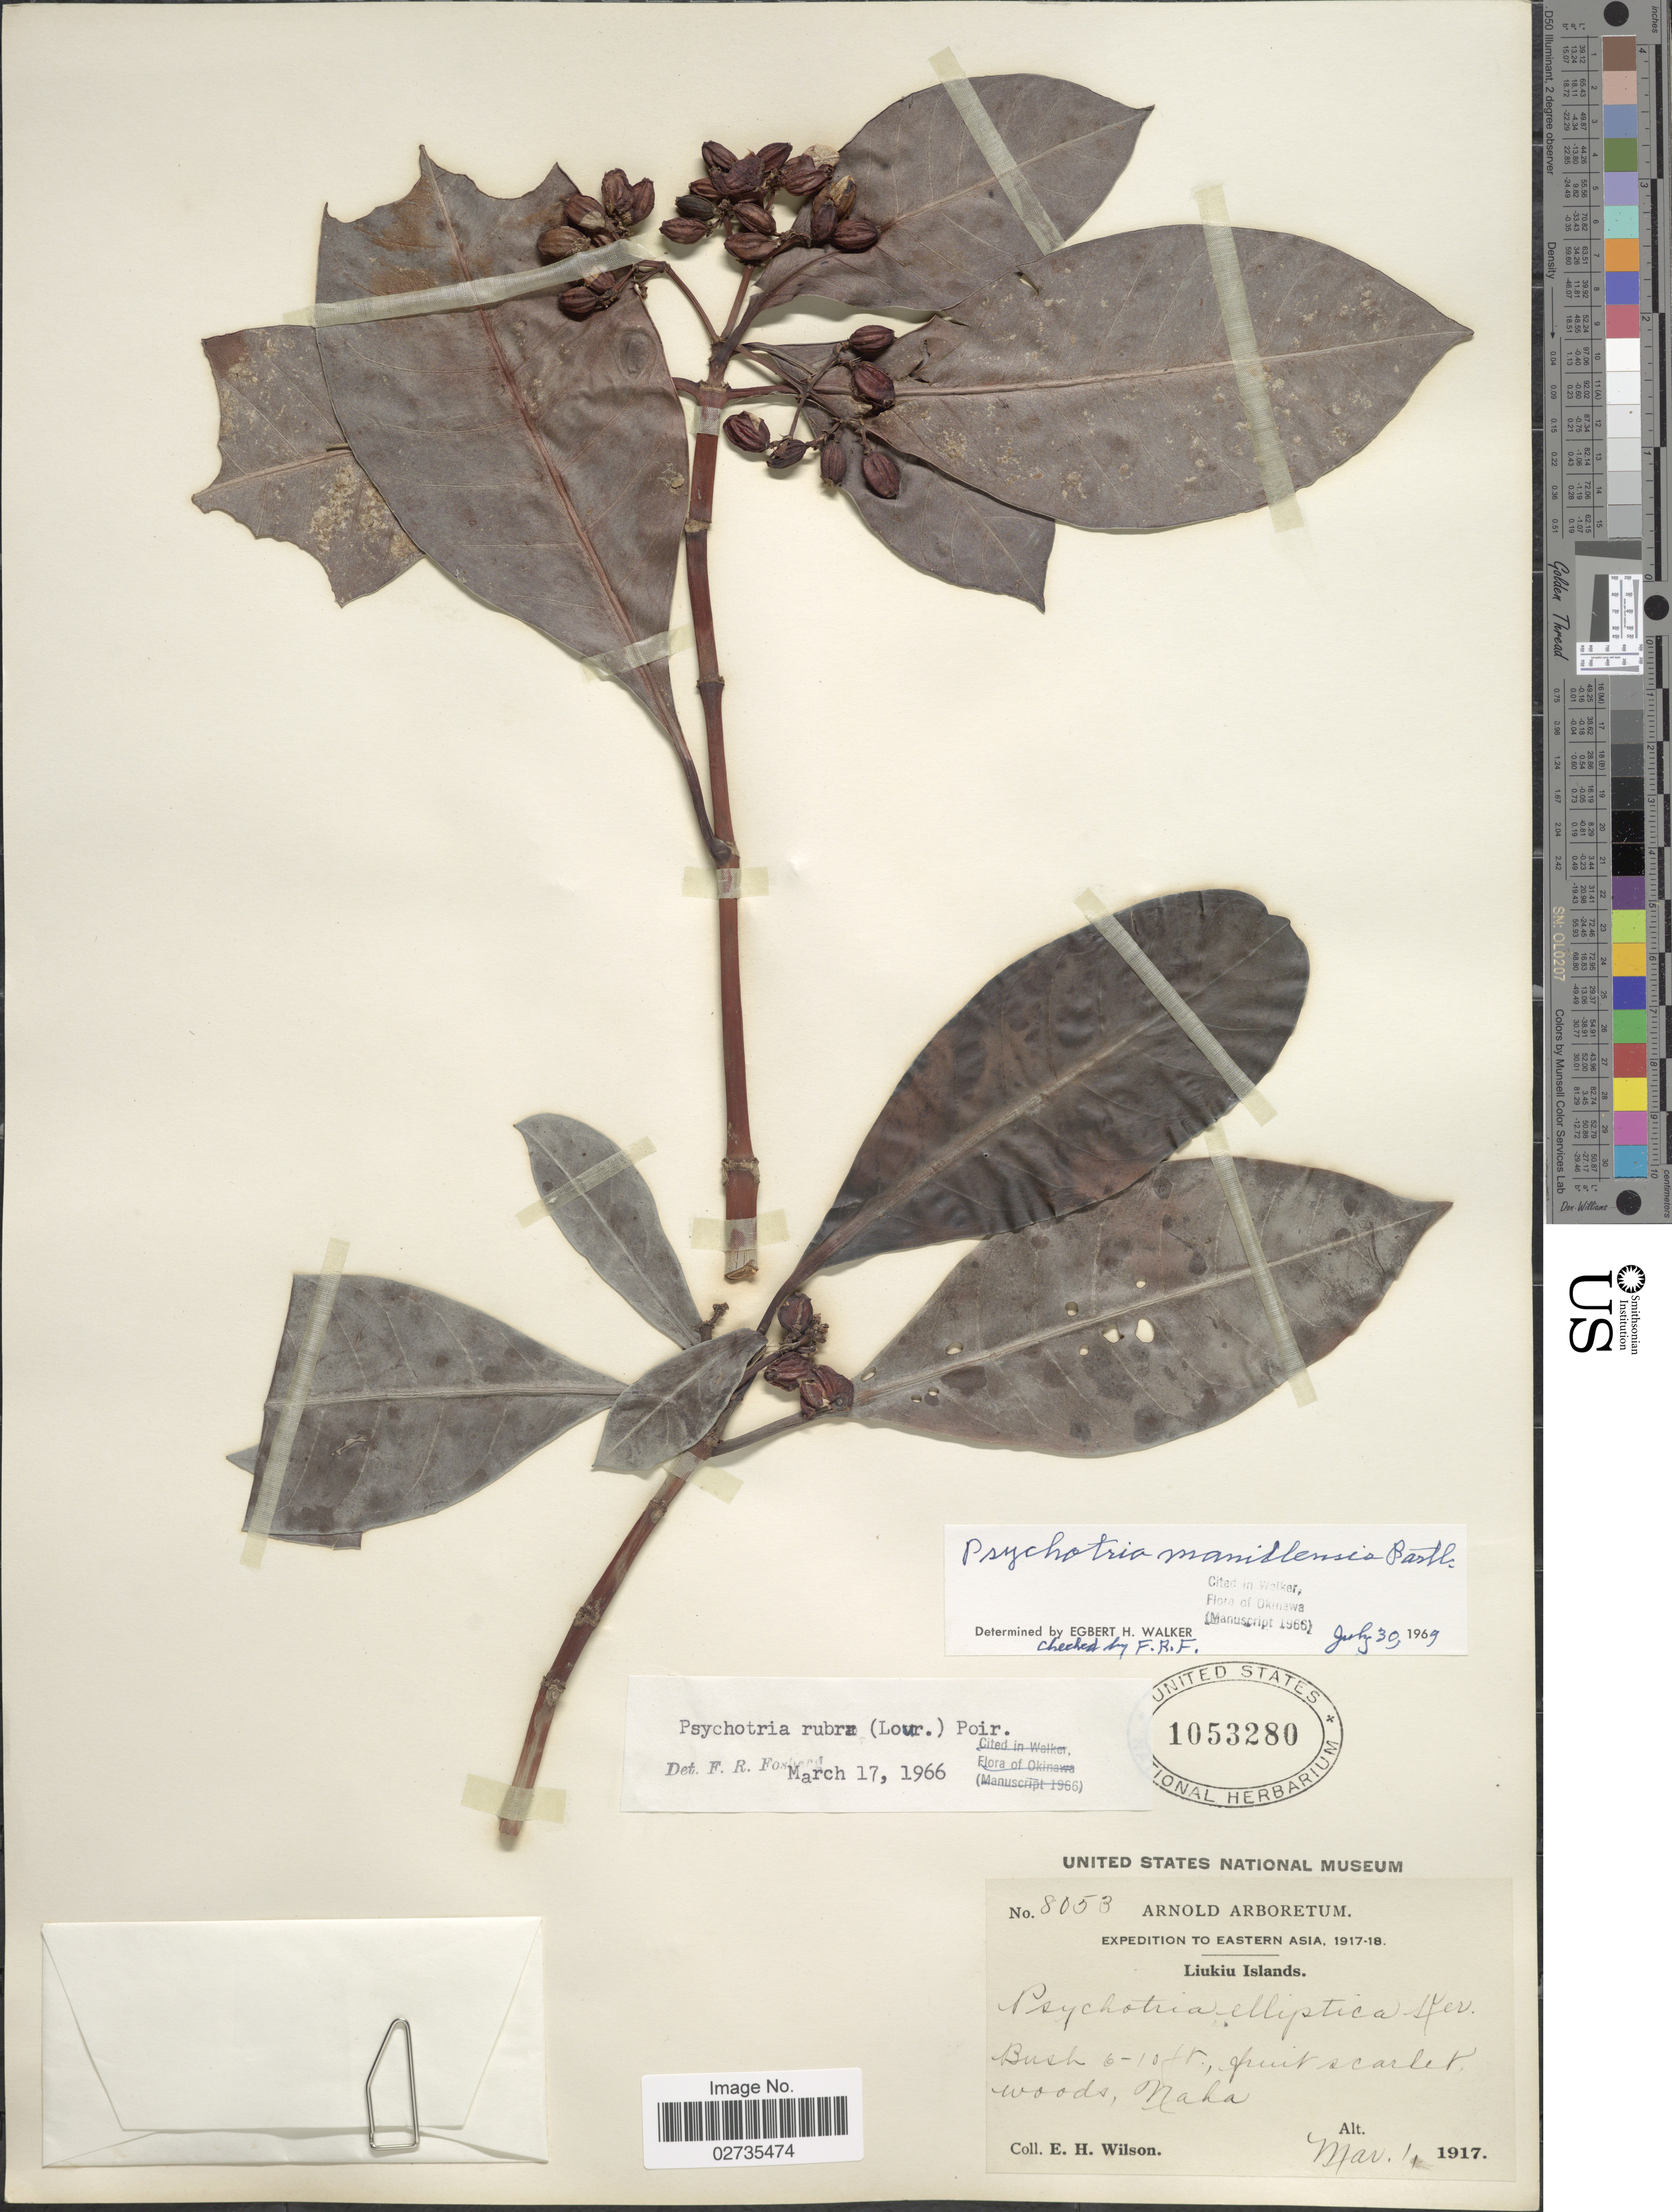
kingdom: Plantae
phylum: Tracheophyta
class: Magnoliopsida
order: Gentianales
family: Rubiaceae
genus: Psychotria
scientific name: Psychotria manillensis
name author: Bartl. ex DC.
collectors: E. Wilson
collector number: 8053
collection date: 1917-03-01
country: Japan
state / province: Okinawa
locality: Liukiu Islands. Naha, Eastern Asia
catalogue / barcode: US 1053280